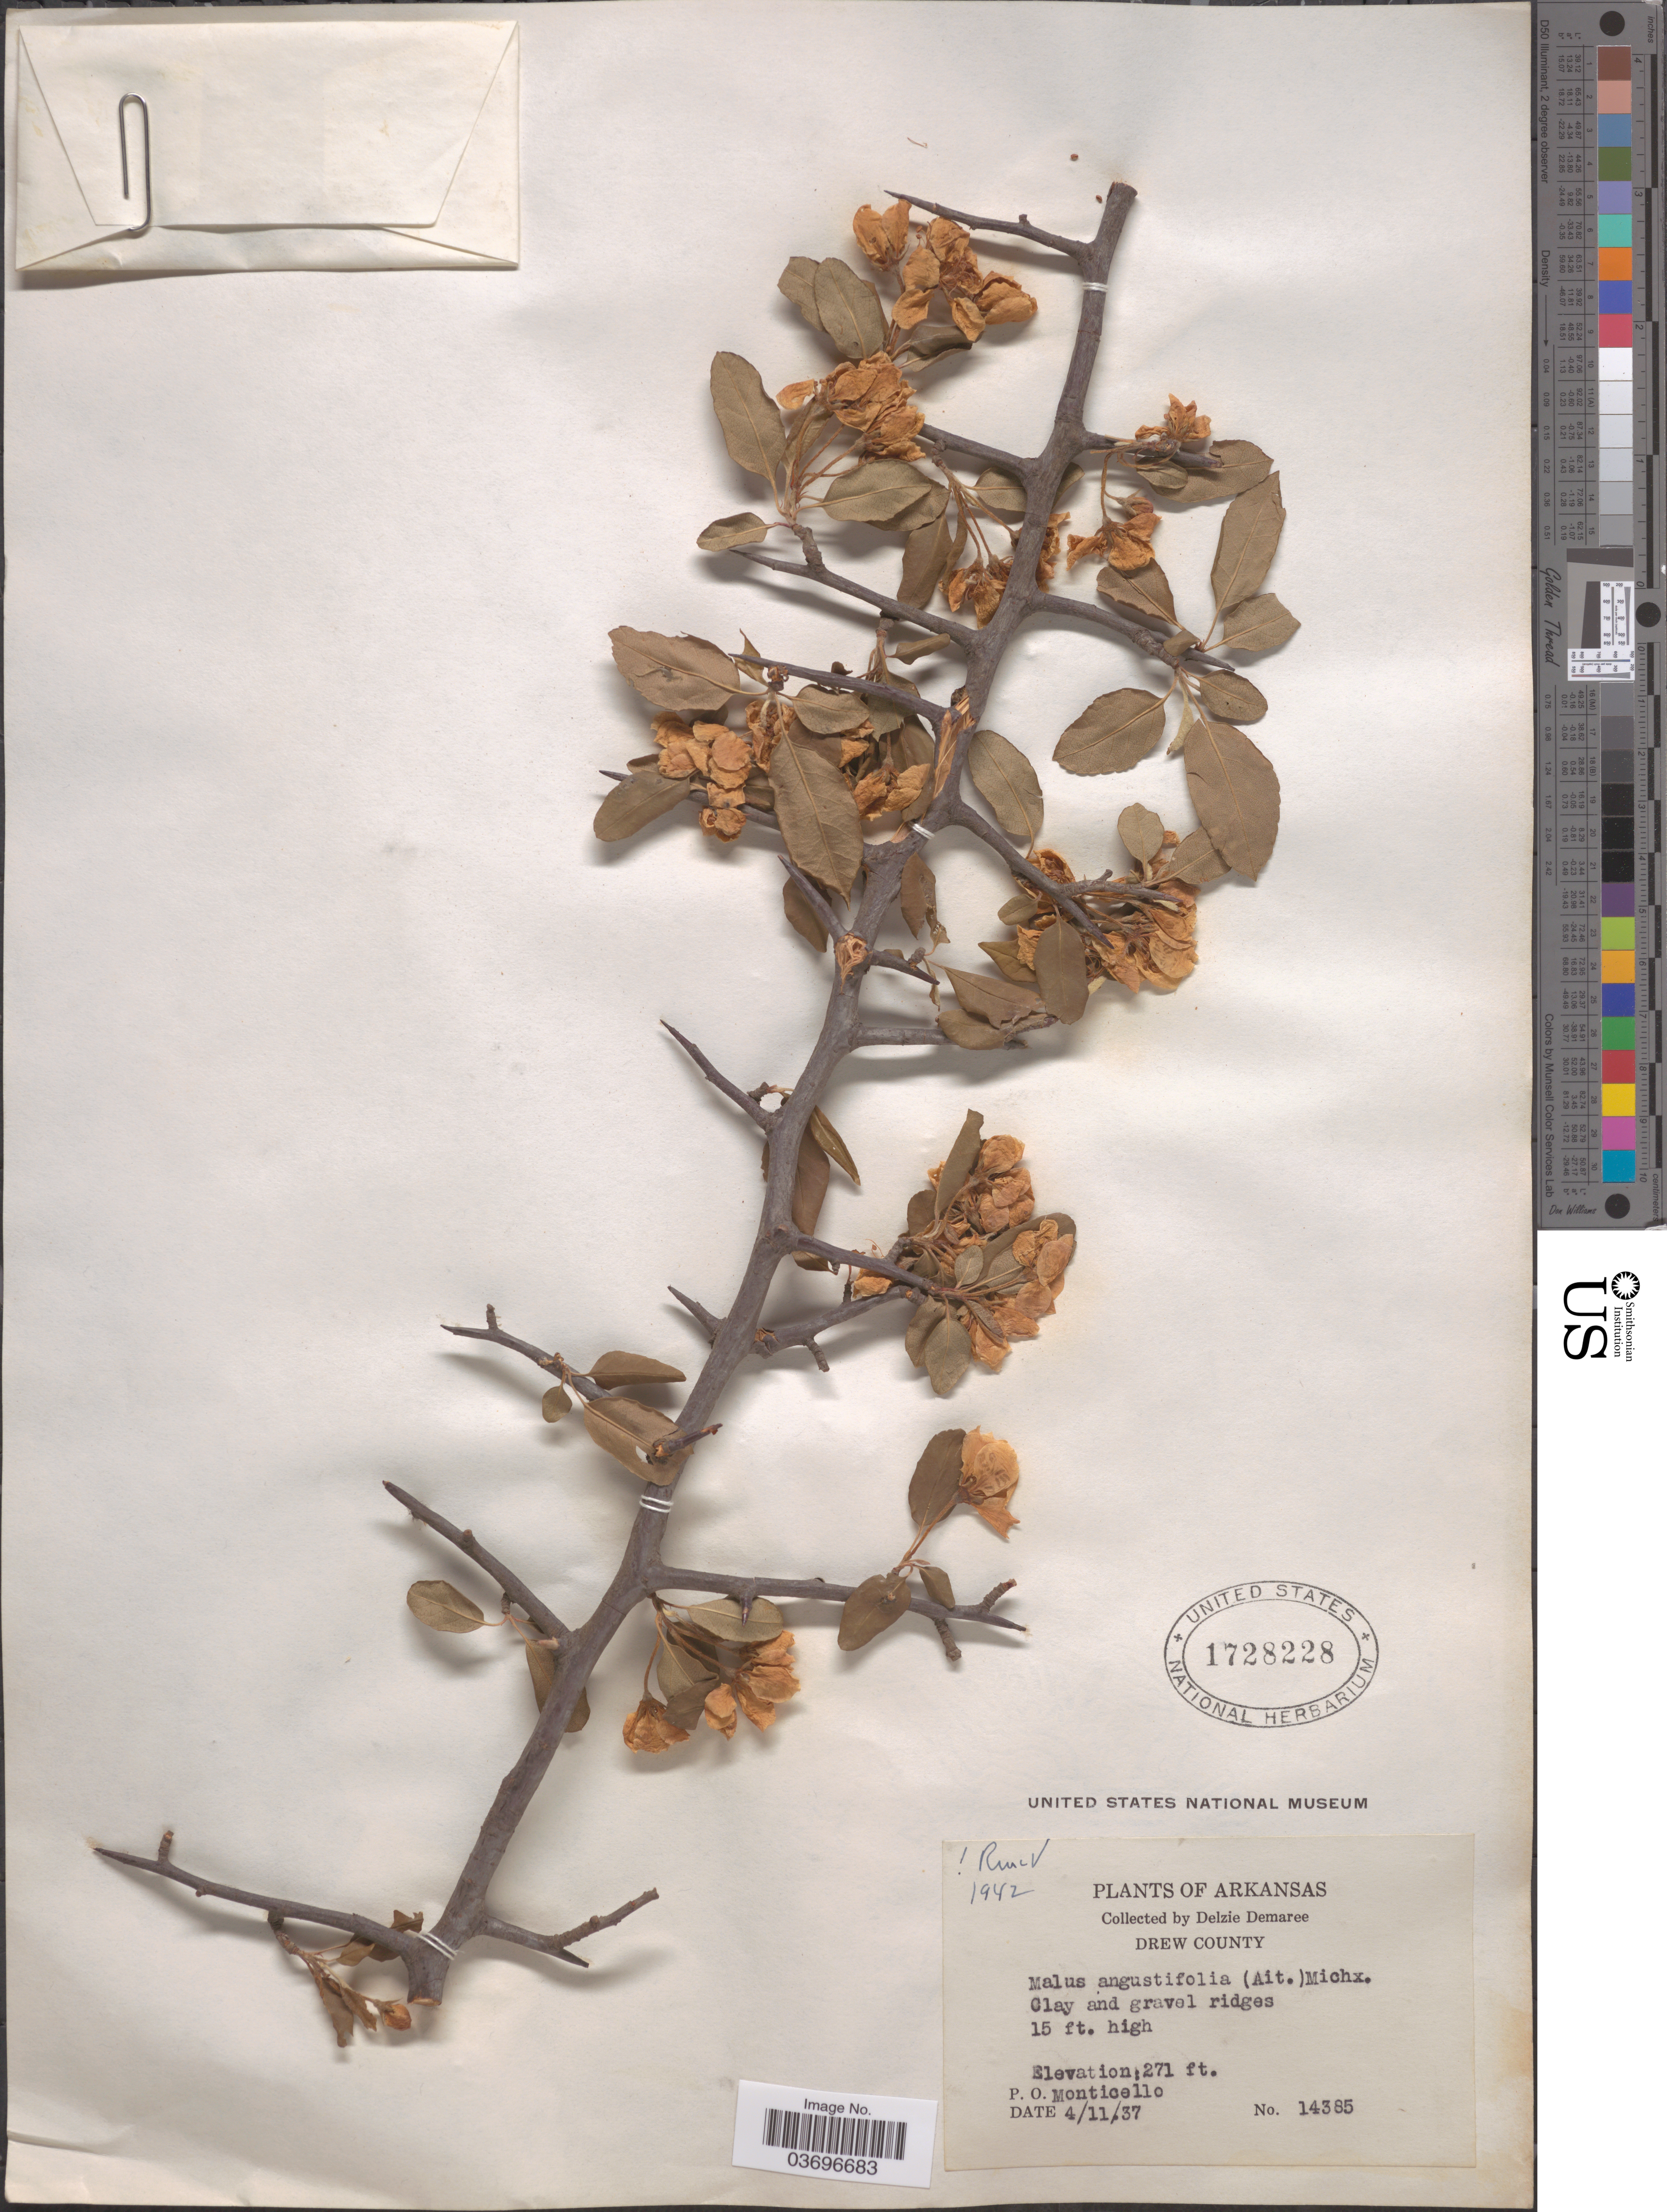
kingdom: Plantae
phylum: Tracheophyta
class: Magnoliopsida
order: Rosales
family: Rosaceae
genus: Malus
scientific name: Malus angustifolia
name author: (Aiton) Michx.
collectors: D. Demaree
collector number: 14385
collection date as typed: Transcribed d/m/y: 11/4/37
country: United States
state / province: Arkansas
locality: Drew County. P. O. Monticello.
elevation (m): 83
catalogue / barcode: US 1728228